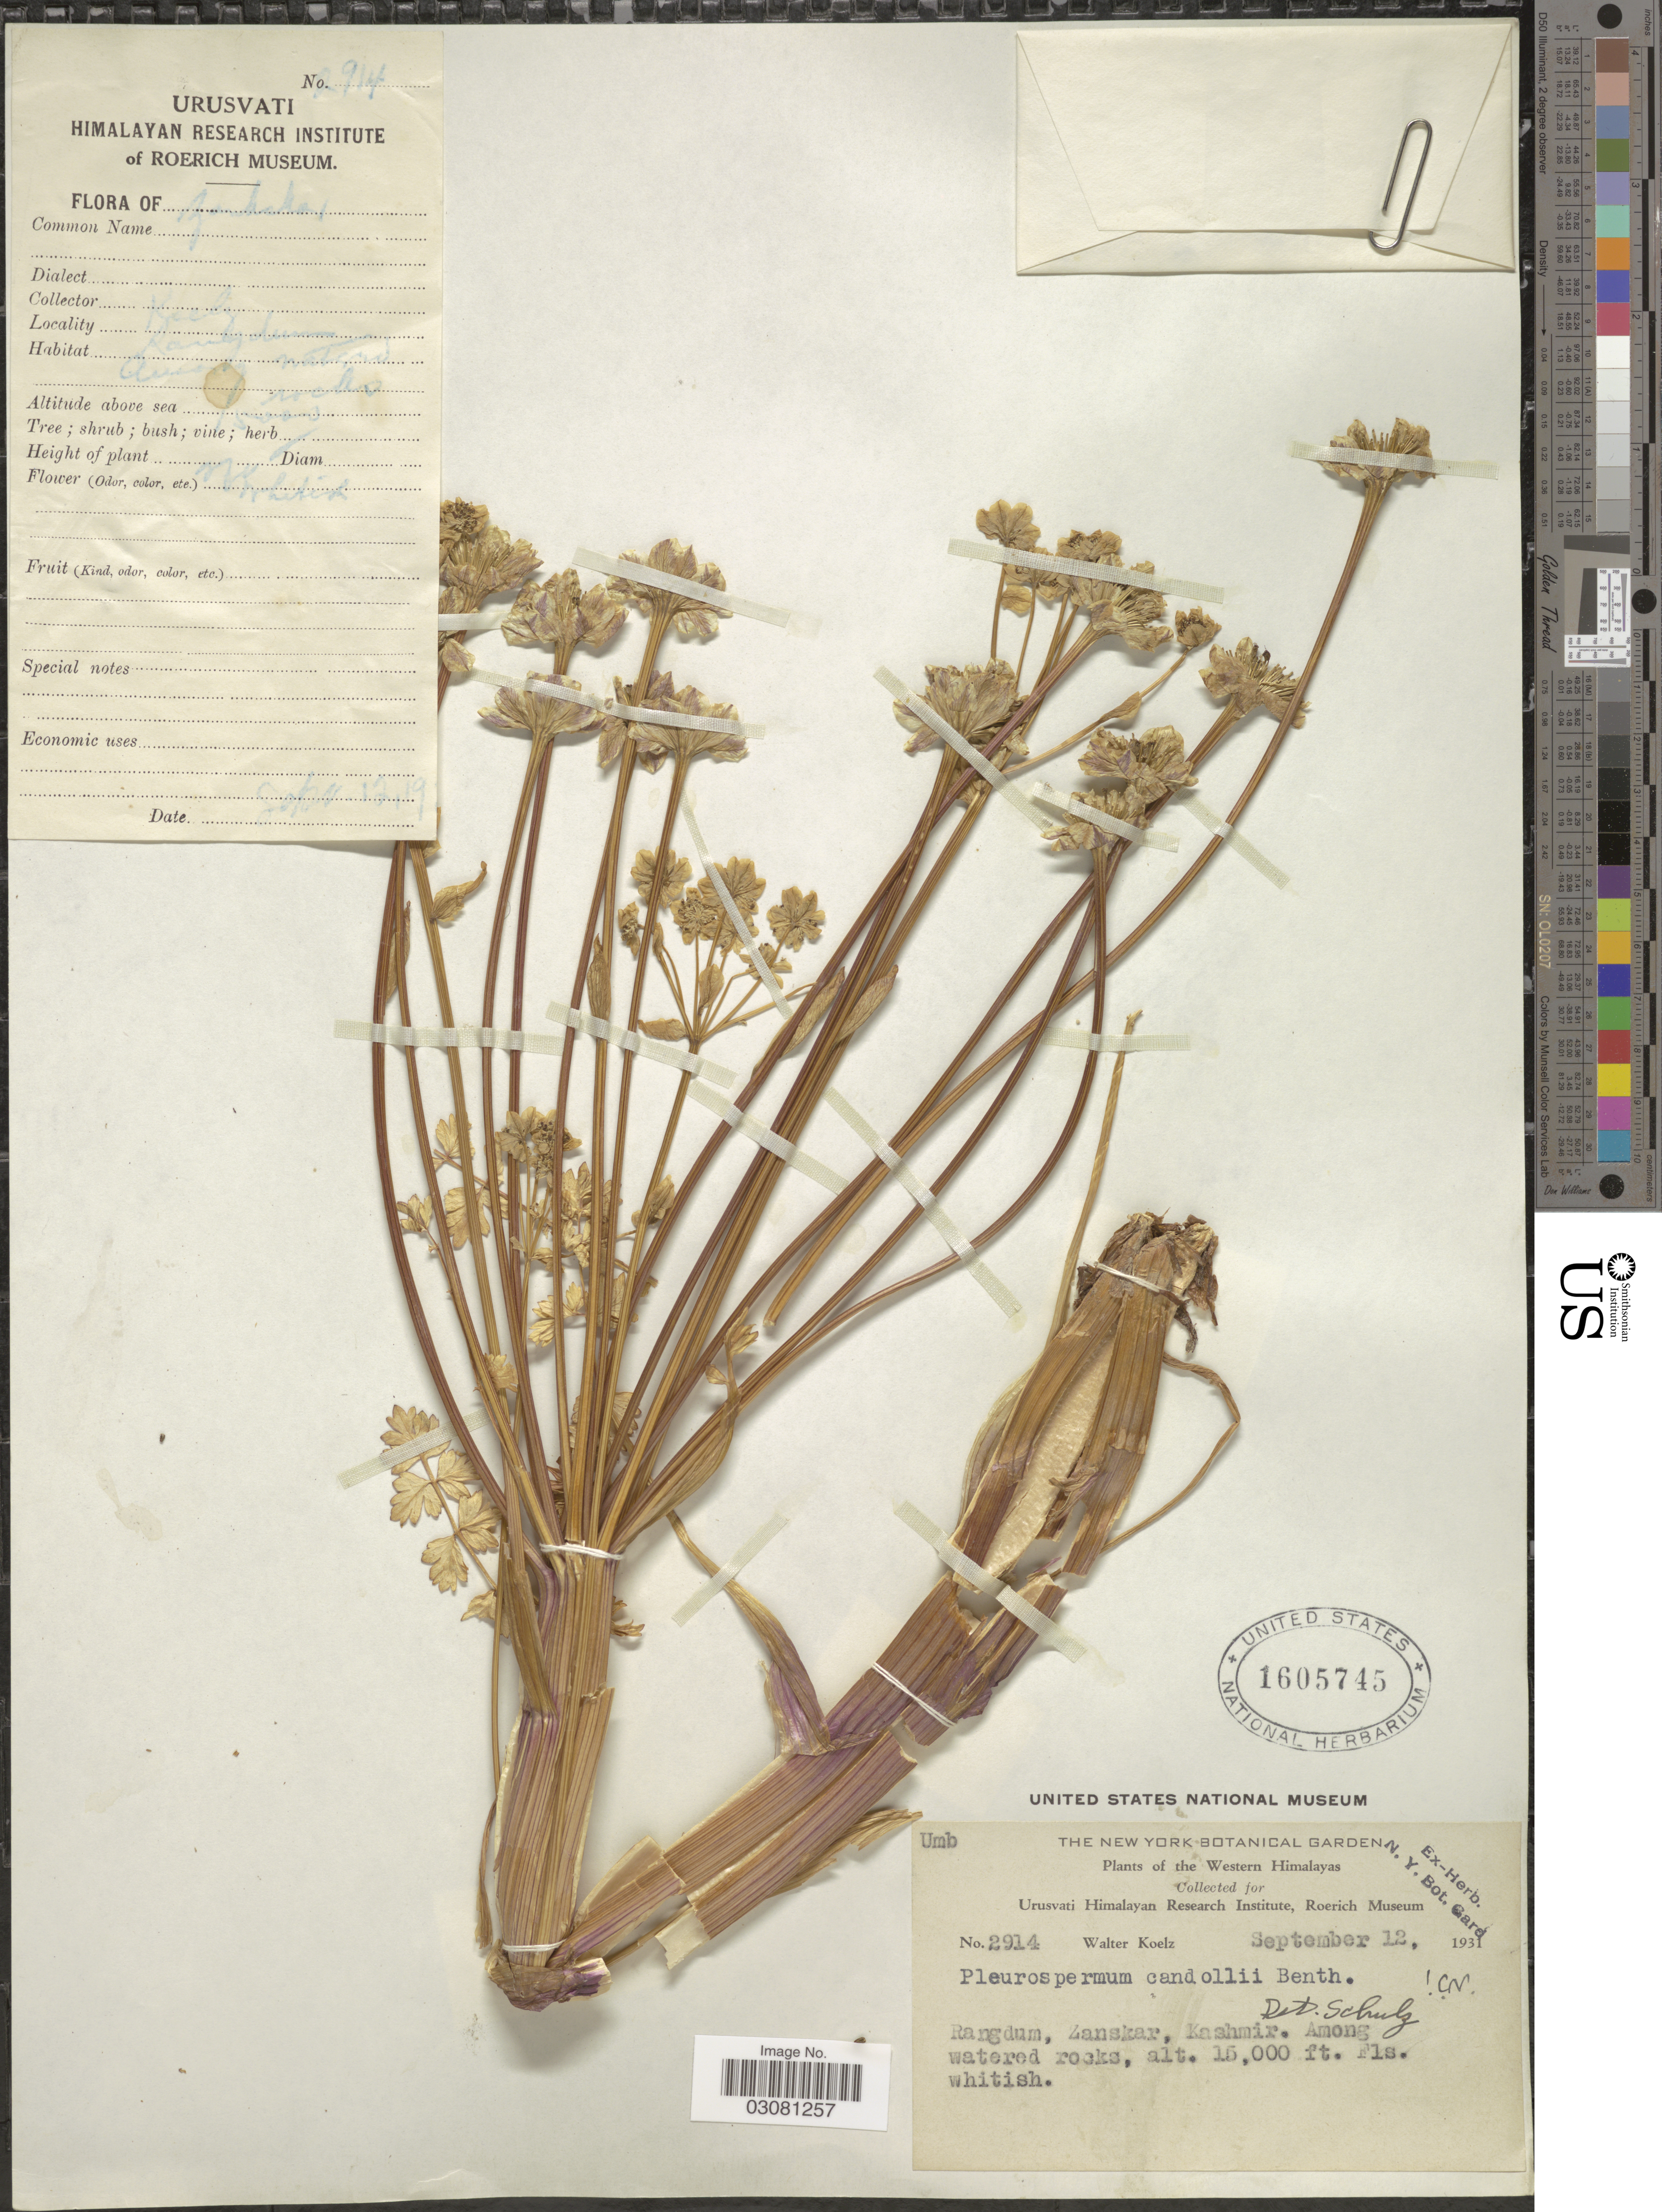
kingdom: Plantae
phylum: Tracheophyta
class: Magnoliopsida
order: Apiales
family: Apiaceae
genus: Pleurospermum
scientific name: Pleurospermum candollei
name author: (DC.) Benth. ex C.B. Clarke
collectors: W. N. Koelz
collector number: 2914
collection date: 1931-09-12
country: India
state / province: Jammu and Kashmir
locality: Western Himalayas. Rangdum, Zanskar, Kashmir.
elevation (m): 4572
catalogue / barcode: US 1605745